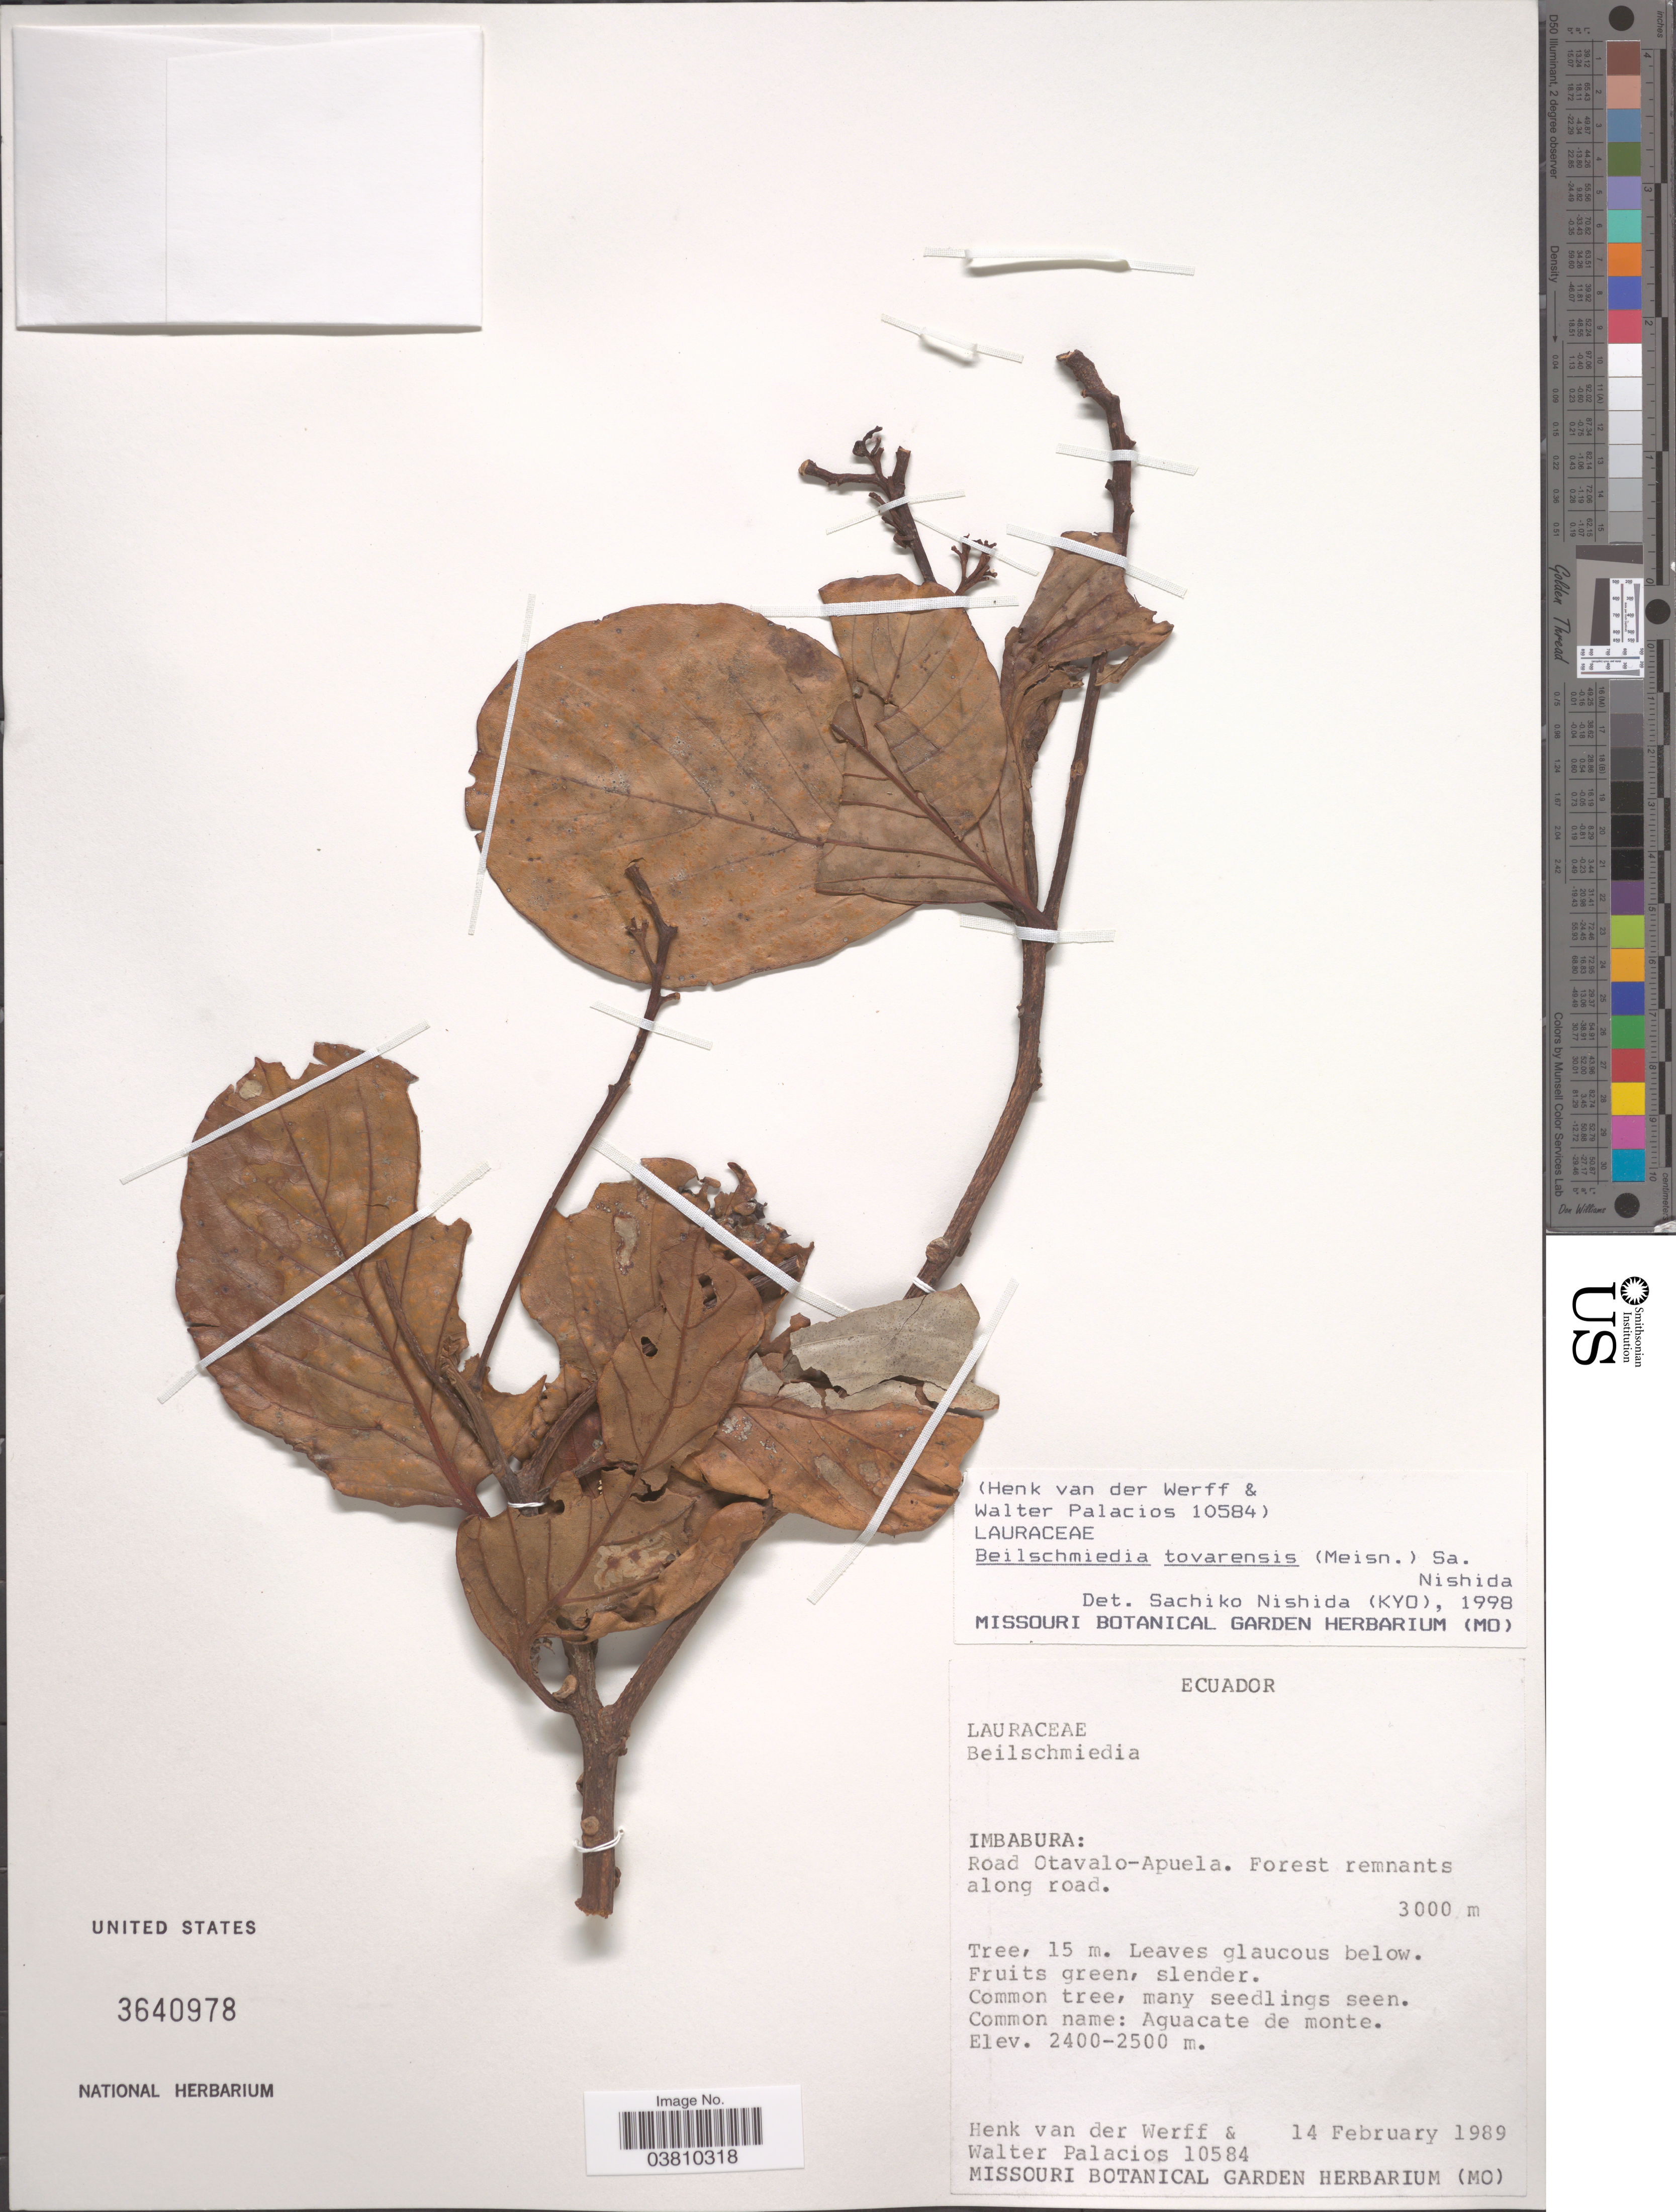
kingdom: Plantae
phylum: Tracheophyta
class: Magnoliopsida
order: Laurales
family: Lauraceae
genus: Beilschmiedia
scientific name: Beilschmiedia tovarensis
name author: (Meisn.) Sa. Nishida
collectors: H. van der Werff & W. Palacios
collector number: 10584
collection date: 1989-02-14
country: Ecuador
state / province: Imbabura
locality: Road Otavalo-Apuela.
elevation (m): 2400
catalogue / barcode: US 3640978